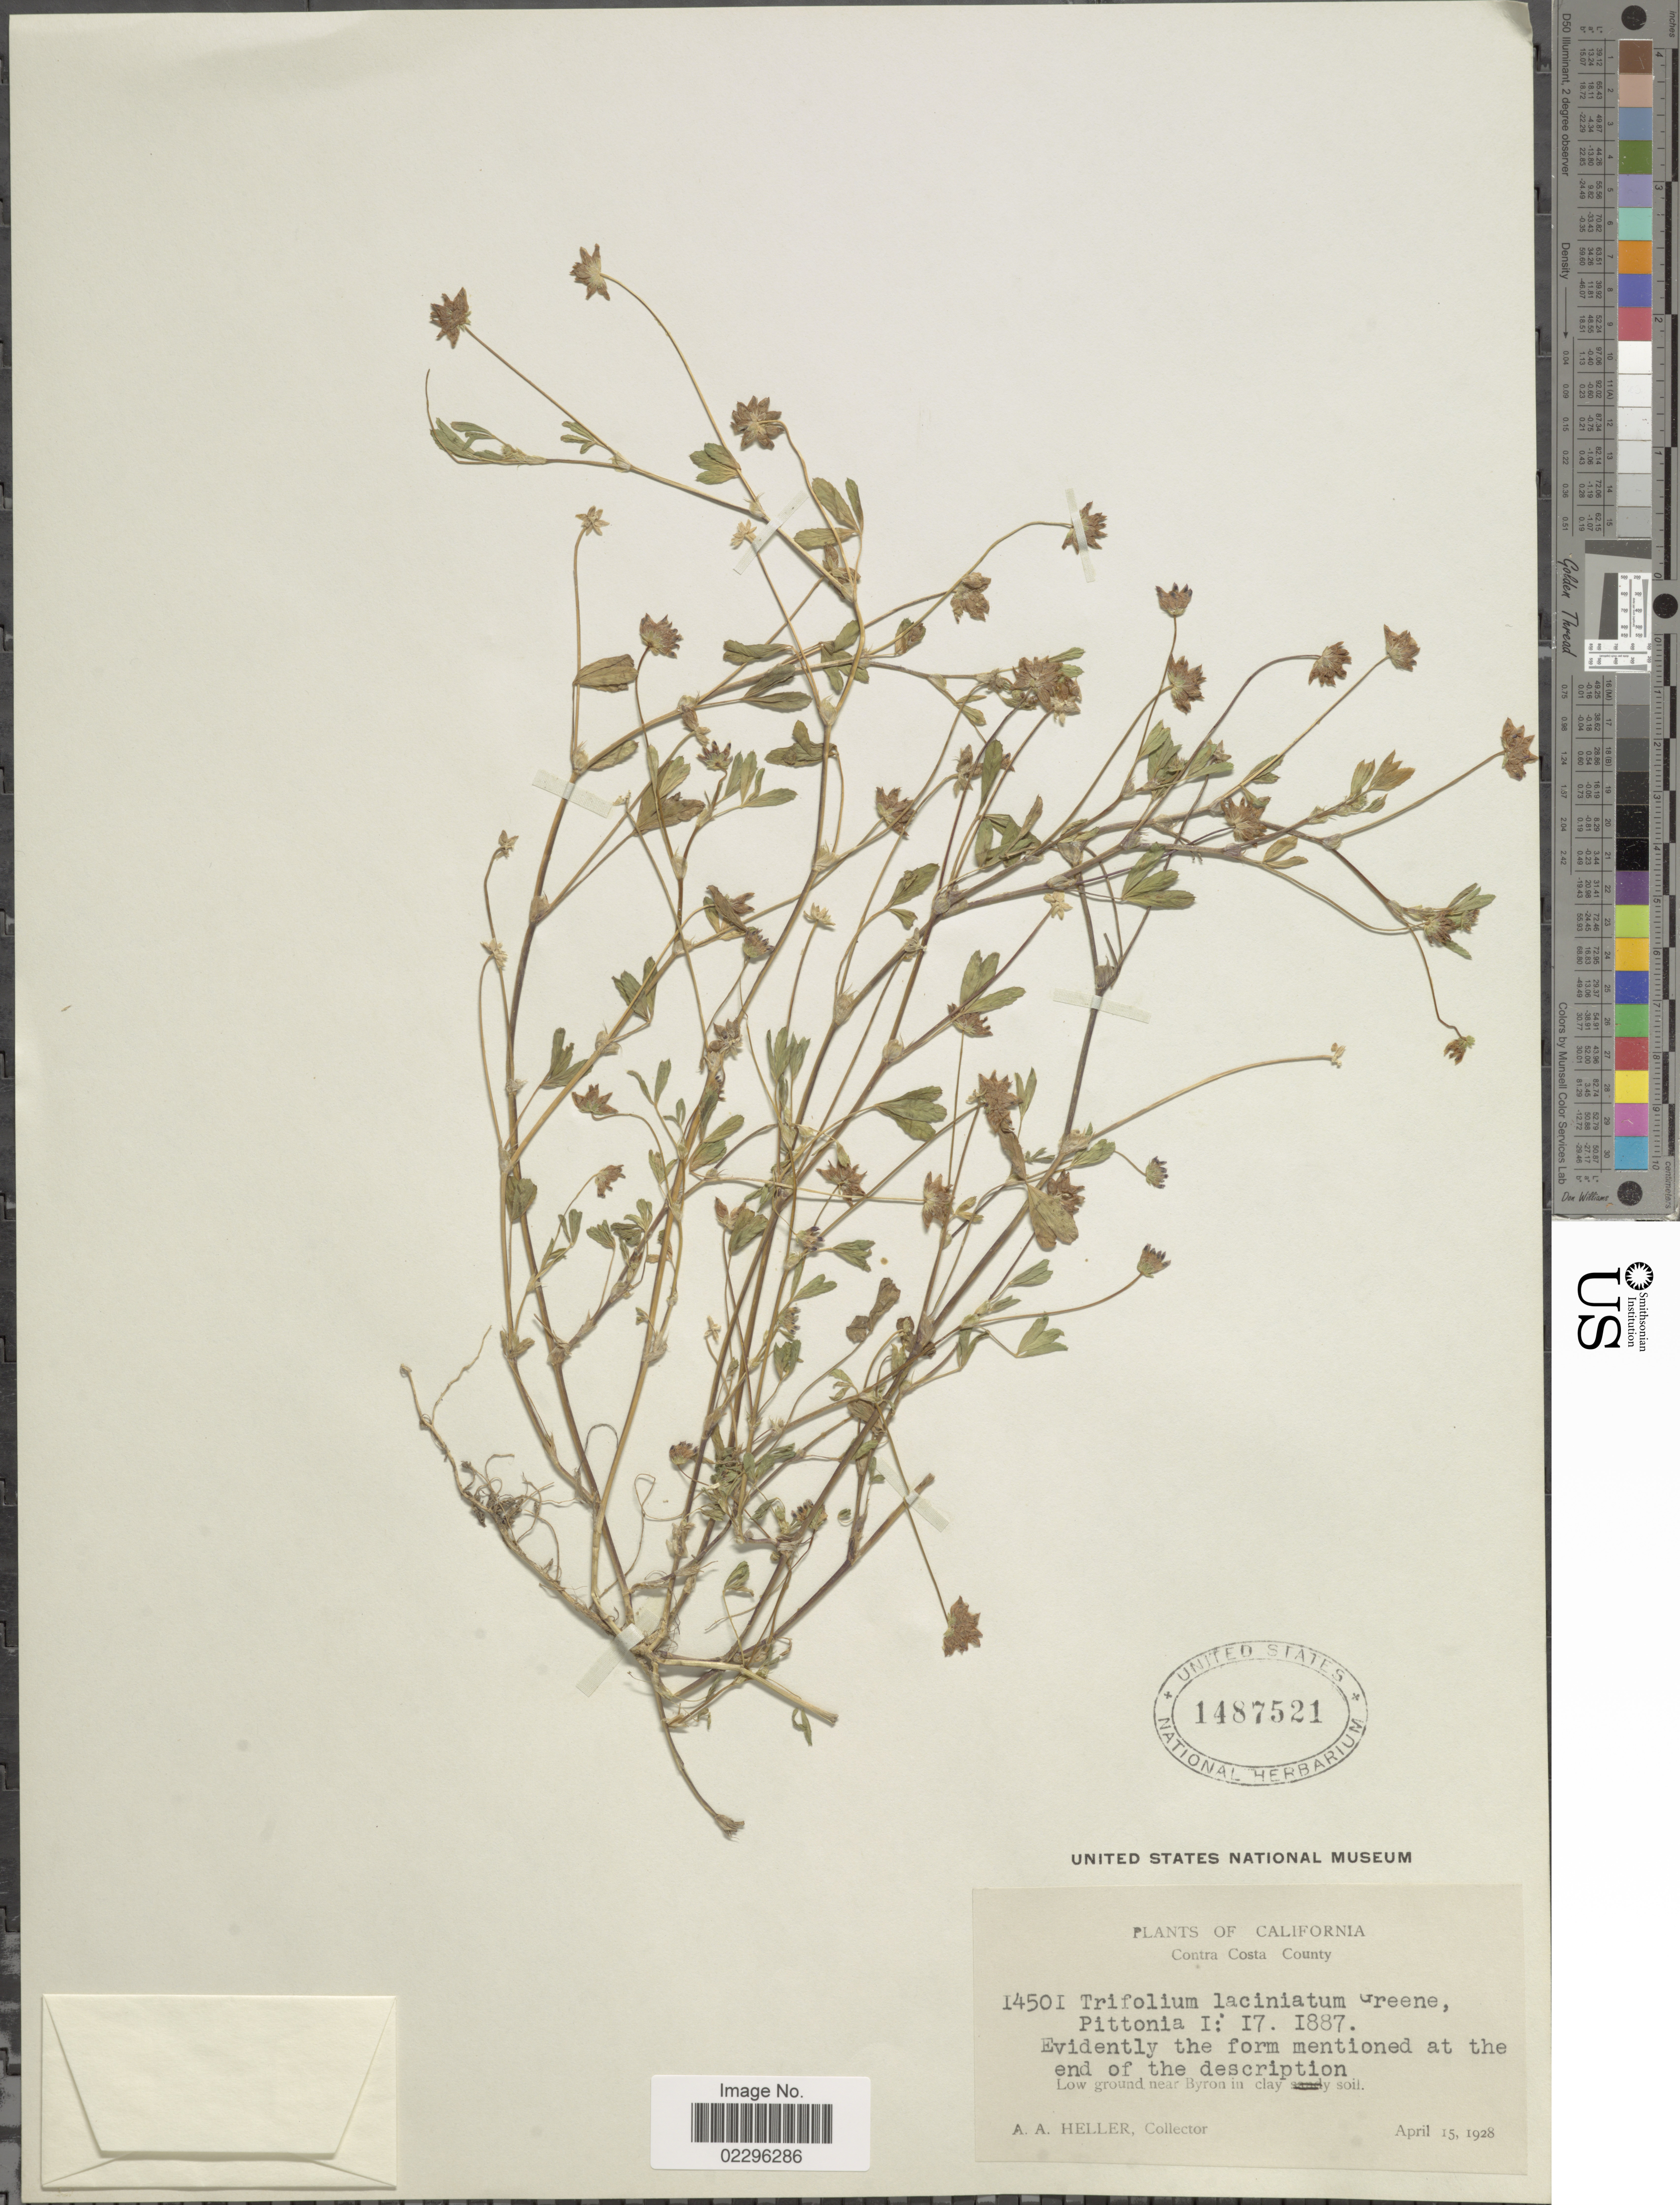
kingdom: Plantae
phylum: Tracheophyta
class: Magnoliopsida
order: Fabales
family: Fabaceae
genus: Trifolium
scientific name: Trifolium depauperatum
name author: Desv.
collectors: A. A. Heller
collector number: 14501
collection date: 1928-04-15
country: United States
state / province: California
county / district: Contra Costa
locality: Contra Costa County. Low ground near Byron in clay soil.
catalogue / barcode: US 1487521